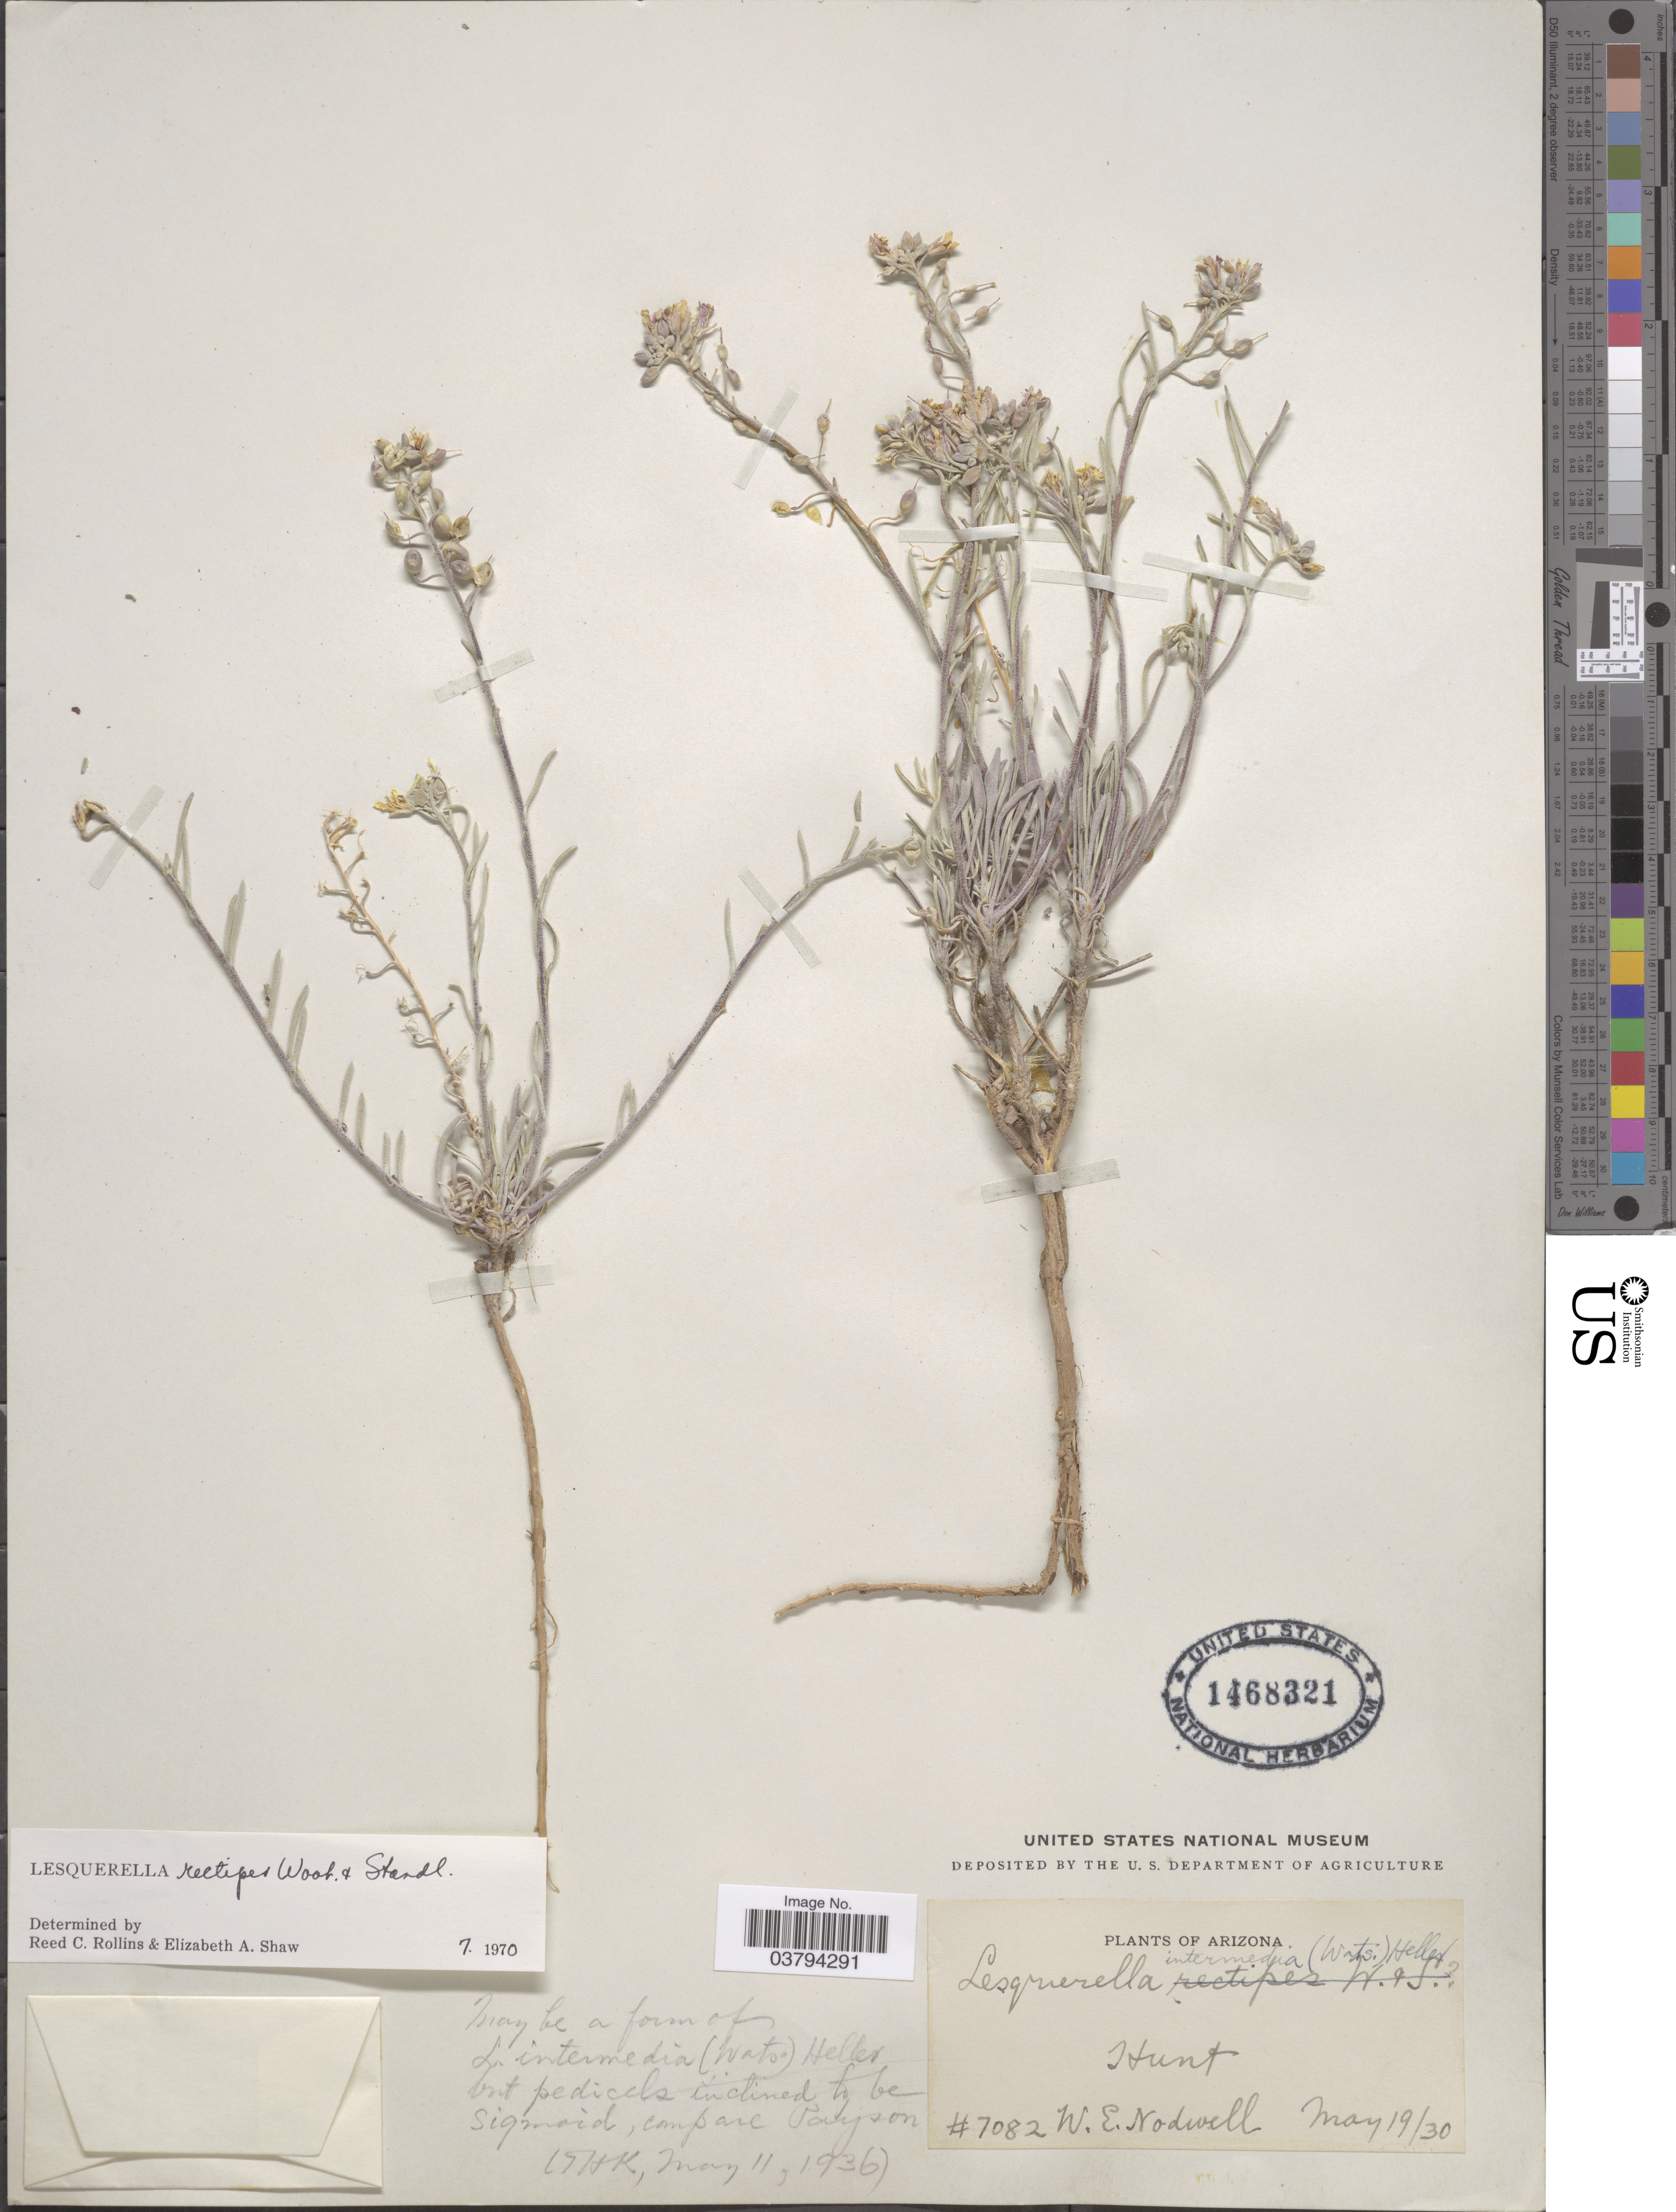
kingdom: Plantae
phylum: Tracheophyta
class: Magnoliopsida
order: Brassicales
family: Brassicaceae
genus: Lesquerella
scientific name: Lesquerella rectipes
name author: Wooton & Standl.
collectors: W. Nodwell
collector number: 7082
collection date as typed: Transcribed d/m/y: 19/5/30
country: United States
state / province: Arizona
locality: Hunt.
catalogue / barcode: US 1468321